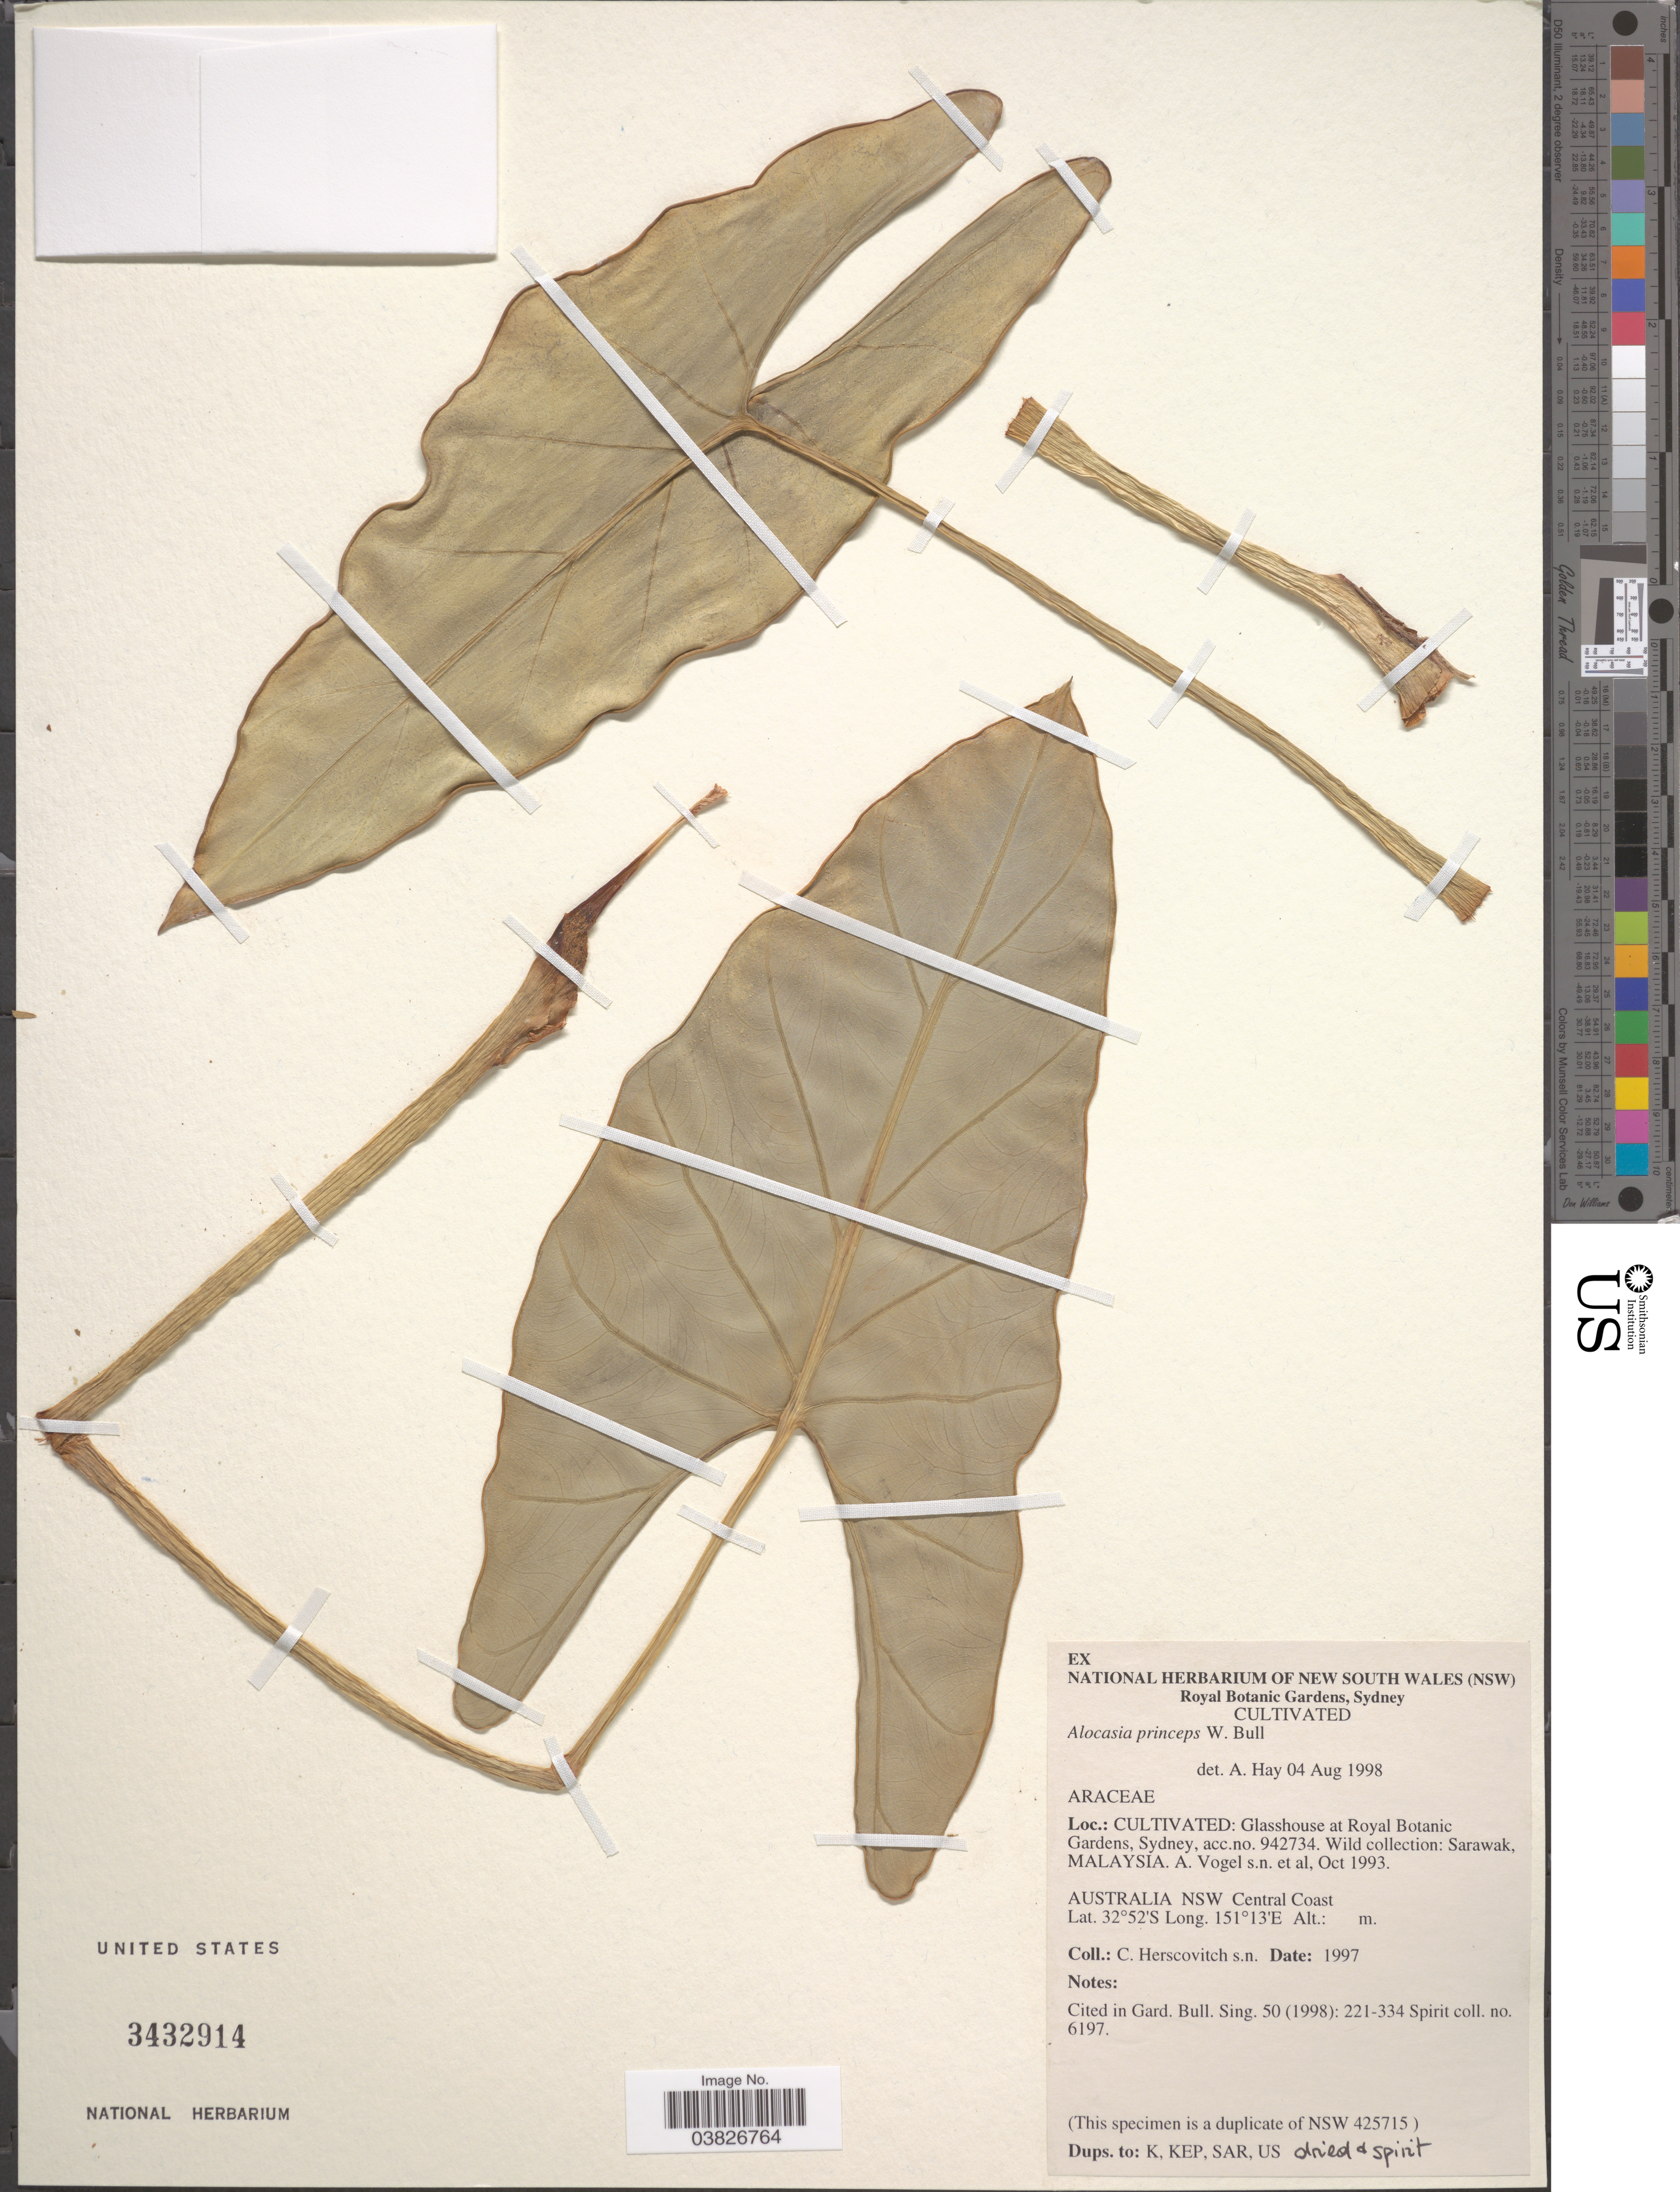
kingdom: Plantae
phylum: Tracheophyta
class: Liliopsida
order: Alismatales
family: Araceae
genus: Alocasia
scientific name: Alocasia princeps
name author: W. Bull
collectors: C. Herscovitch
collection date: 1997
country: Australia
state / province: New South Wales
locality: Glasshouse at Royal Botanic Gardens, Sydney. Central Coast.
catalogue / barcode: US 3432914